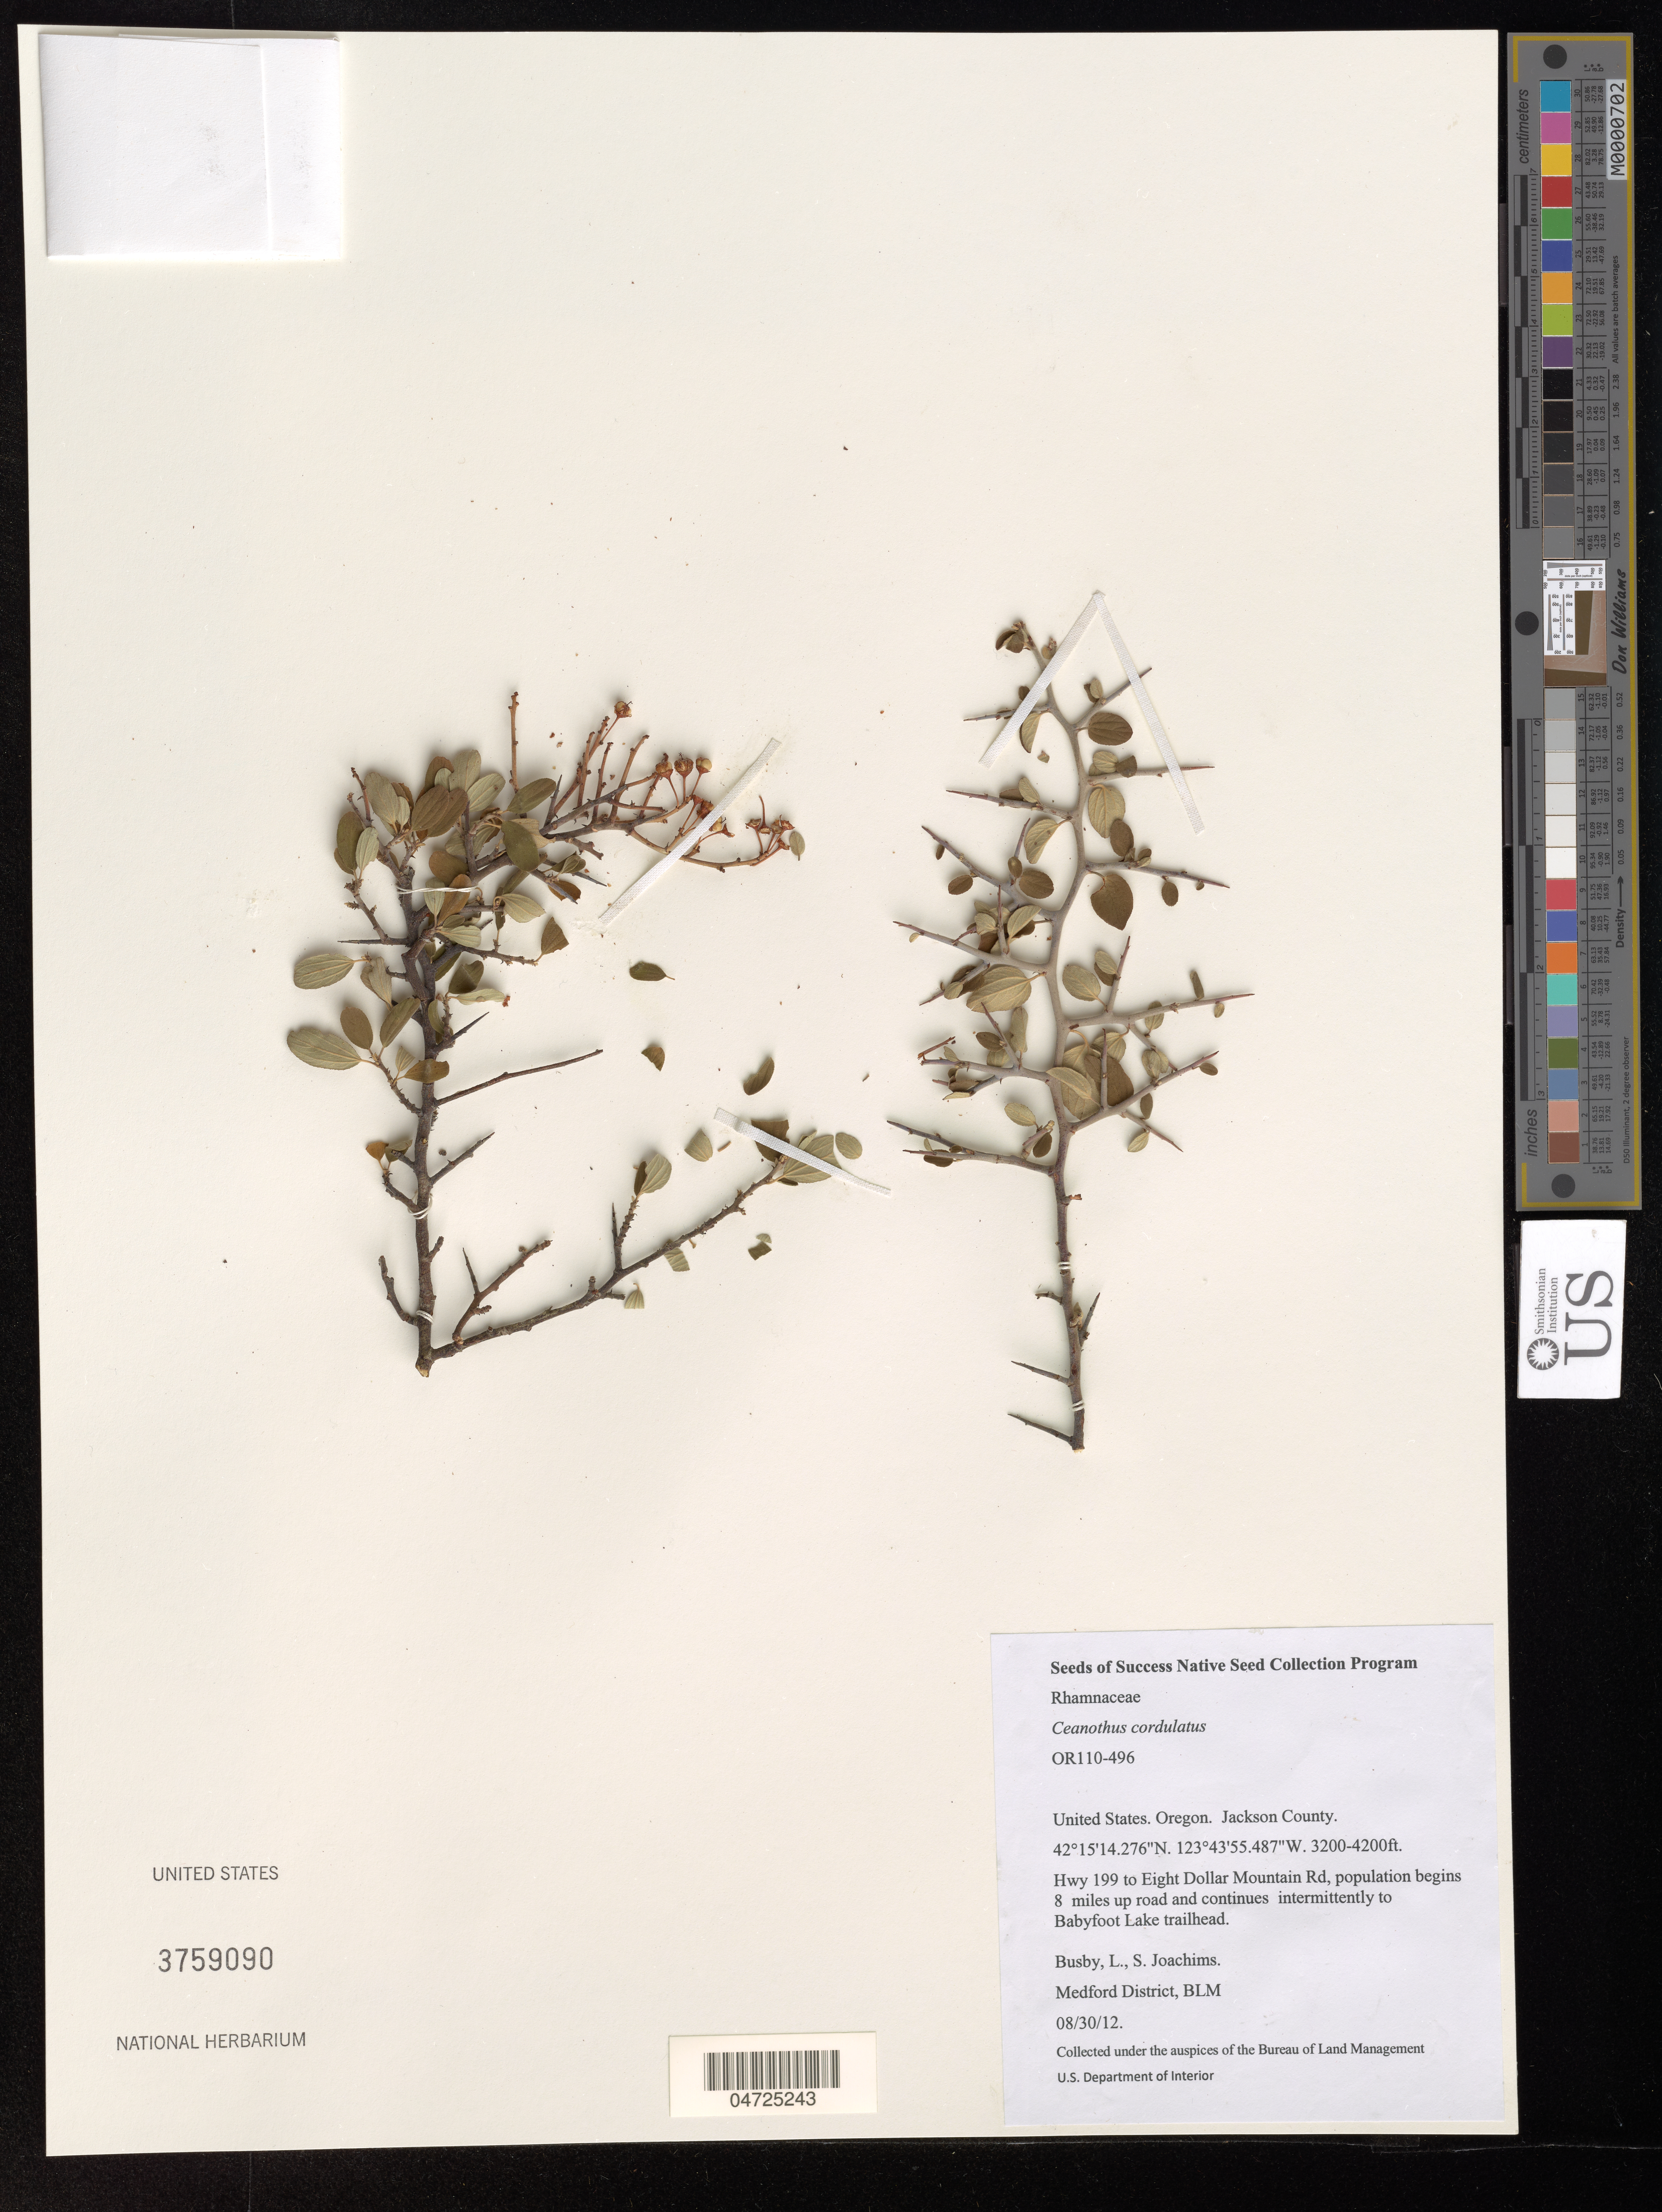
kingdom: Plantae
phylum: Tracheophyta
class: Magnoliopsida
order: Rosales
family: Rhamnaceae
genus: Ceanothus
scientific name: Ceanothus cordulatus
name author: Kellogg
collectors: L. Busby & S. Joachims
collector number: OR110-496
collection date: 2012-08-30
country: United States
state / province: Oregon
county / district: Jackson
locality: Jackson County. Hwy 199 to Eigh Dollar Mountain Rd, population begins 8 miles up road and continues intermittently to Babyfoot Lake trailhead.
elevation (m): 975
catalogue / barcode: US 3759090